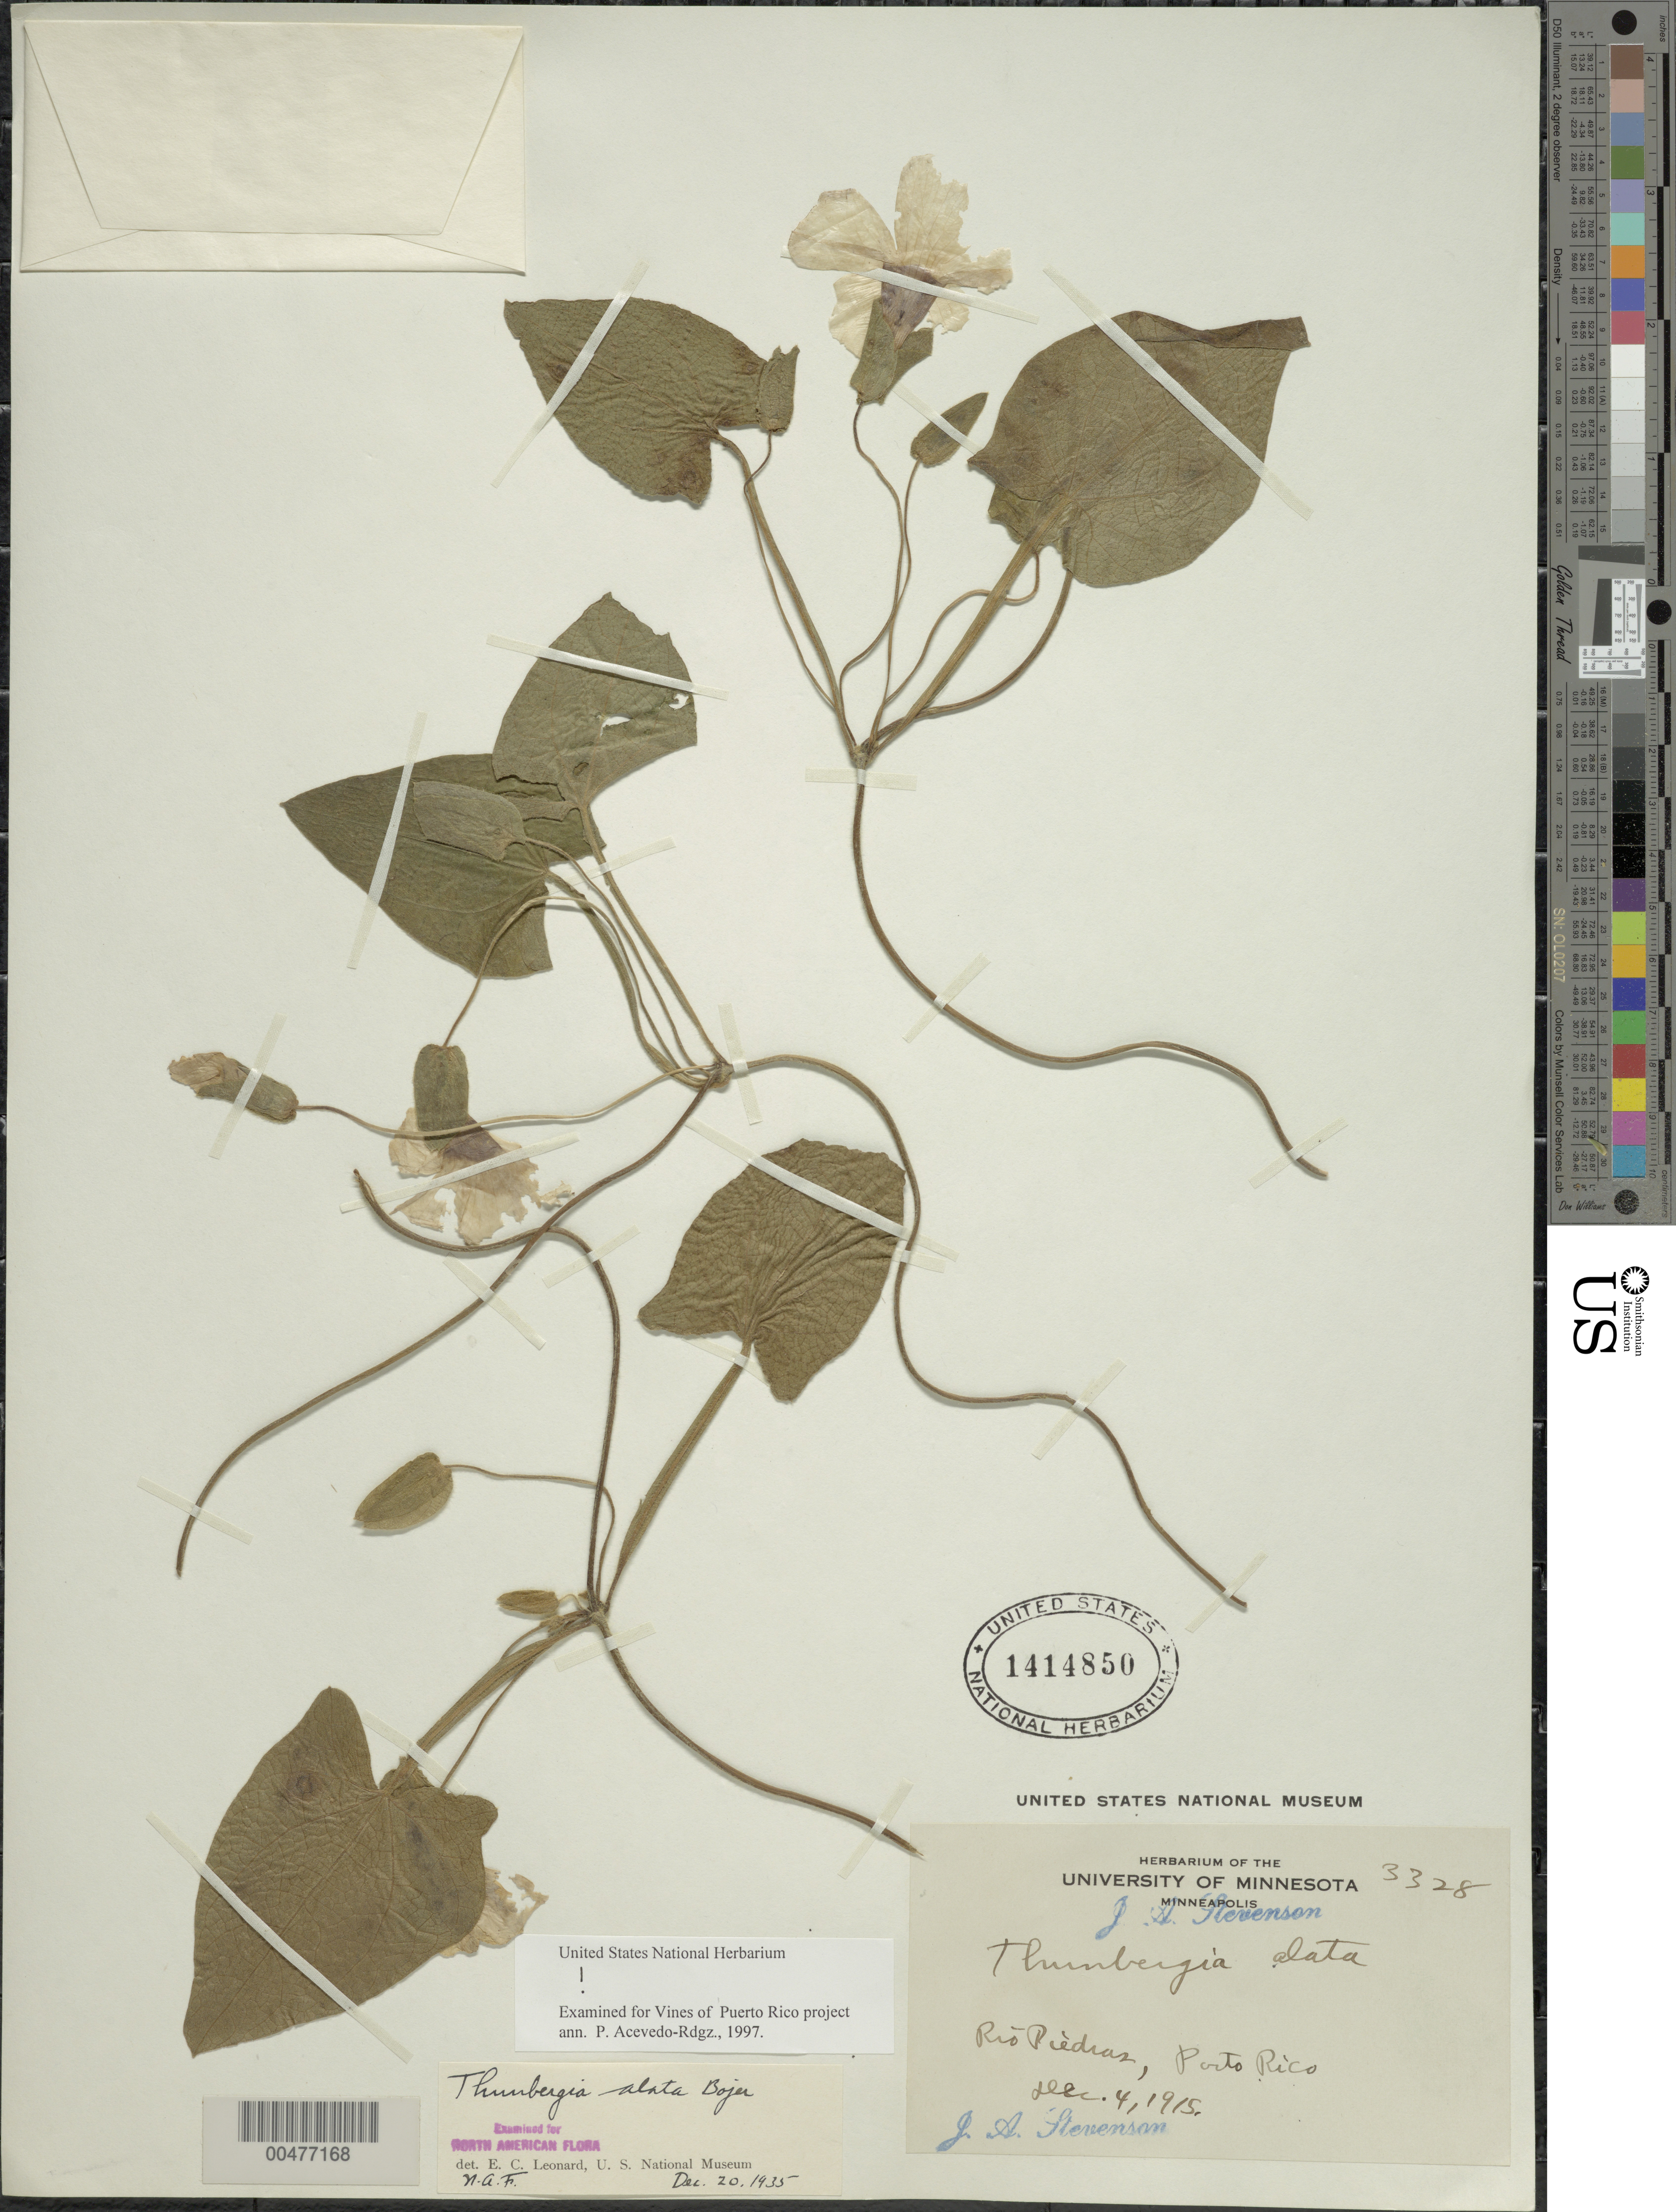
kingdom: Plantae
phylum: Tracheophyta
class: Magnoliopsida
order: Lamiales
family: Acanthaceae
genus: Thunbergia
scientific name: Thunbergia alata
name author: Bojer ex Sims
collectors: J. Stevenson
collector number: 3328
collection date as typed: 04 Dec 1915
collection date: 1915-12-04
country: Puerto Rico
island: Greater Antilles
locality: Rio Piedras.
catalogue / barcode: US 1414850